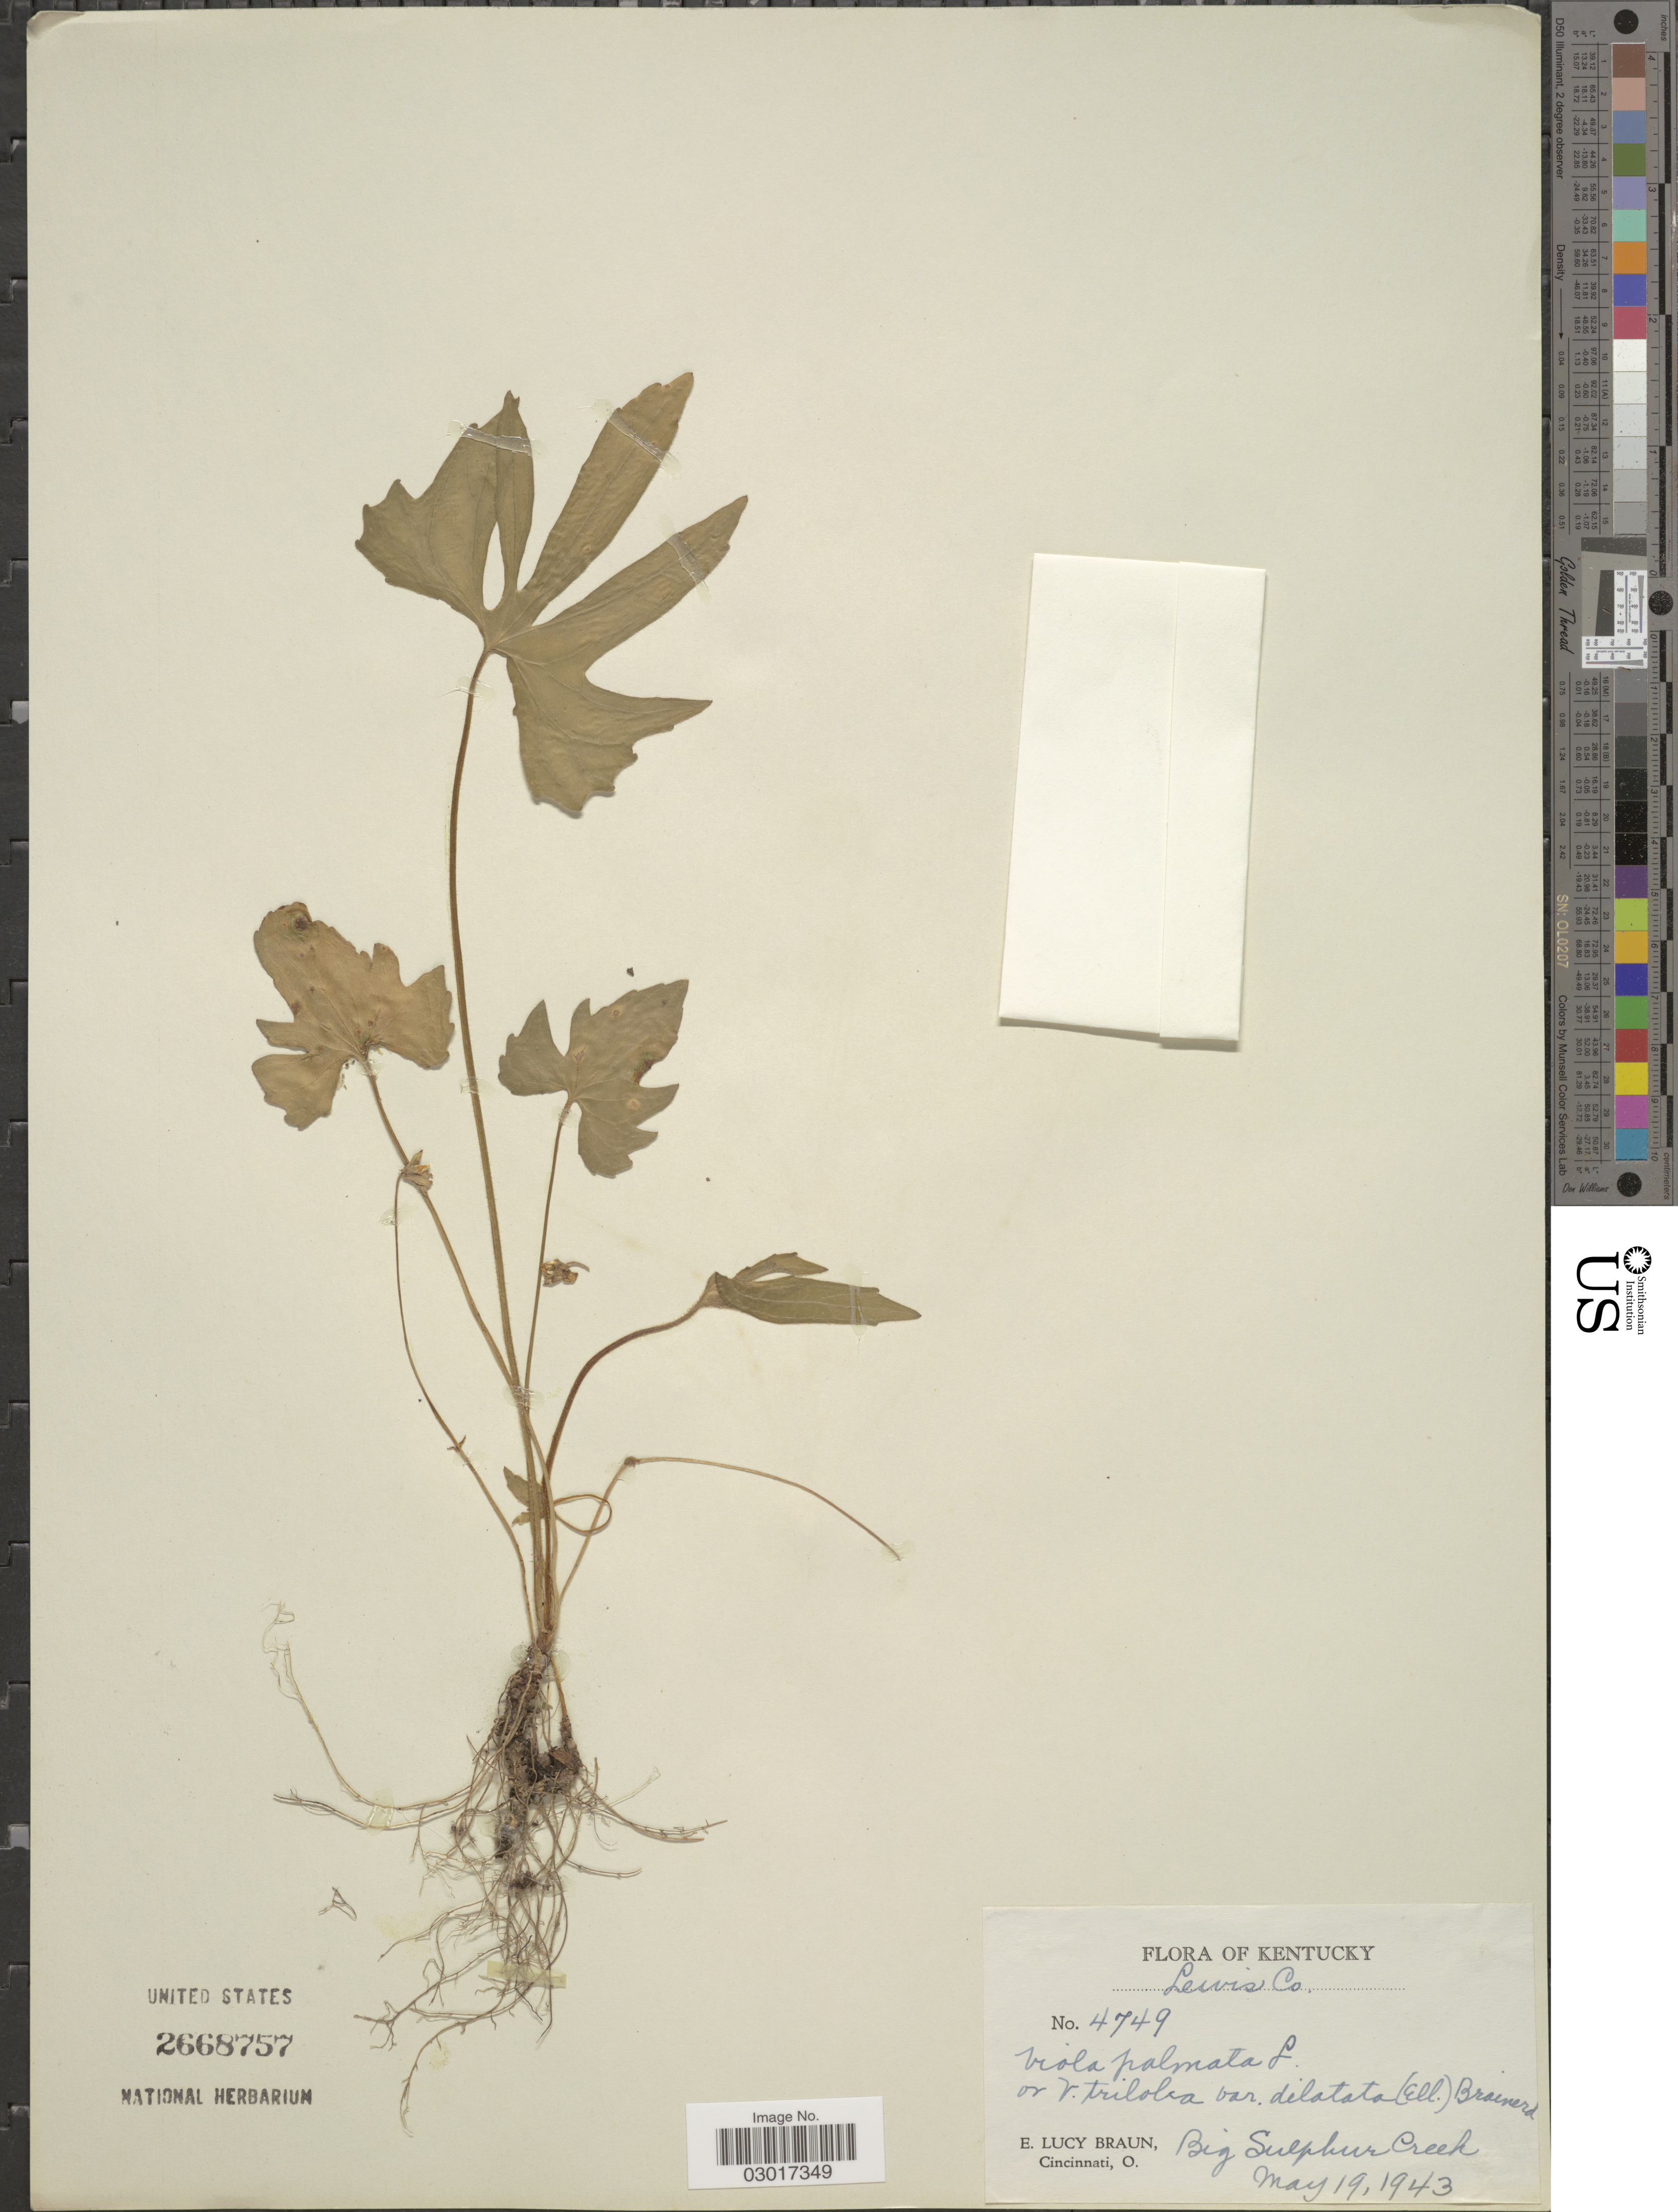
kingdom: Plantae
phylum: Tracheophyta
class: Magnoliopsida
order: Malpighiales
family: Violaceae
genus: Viola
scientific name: Viola triloba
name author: Schwein.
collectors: E. L. Braun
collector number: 4749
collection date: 1943-05-19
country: United States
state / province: Kentucky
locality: Lewis Co., Big Sulphur Creek.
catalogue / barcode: US 2668757